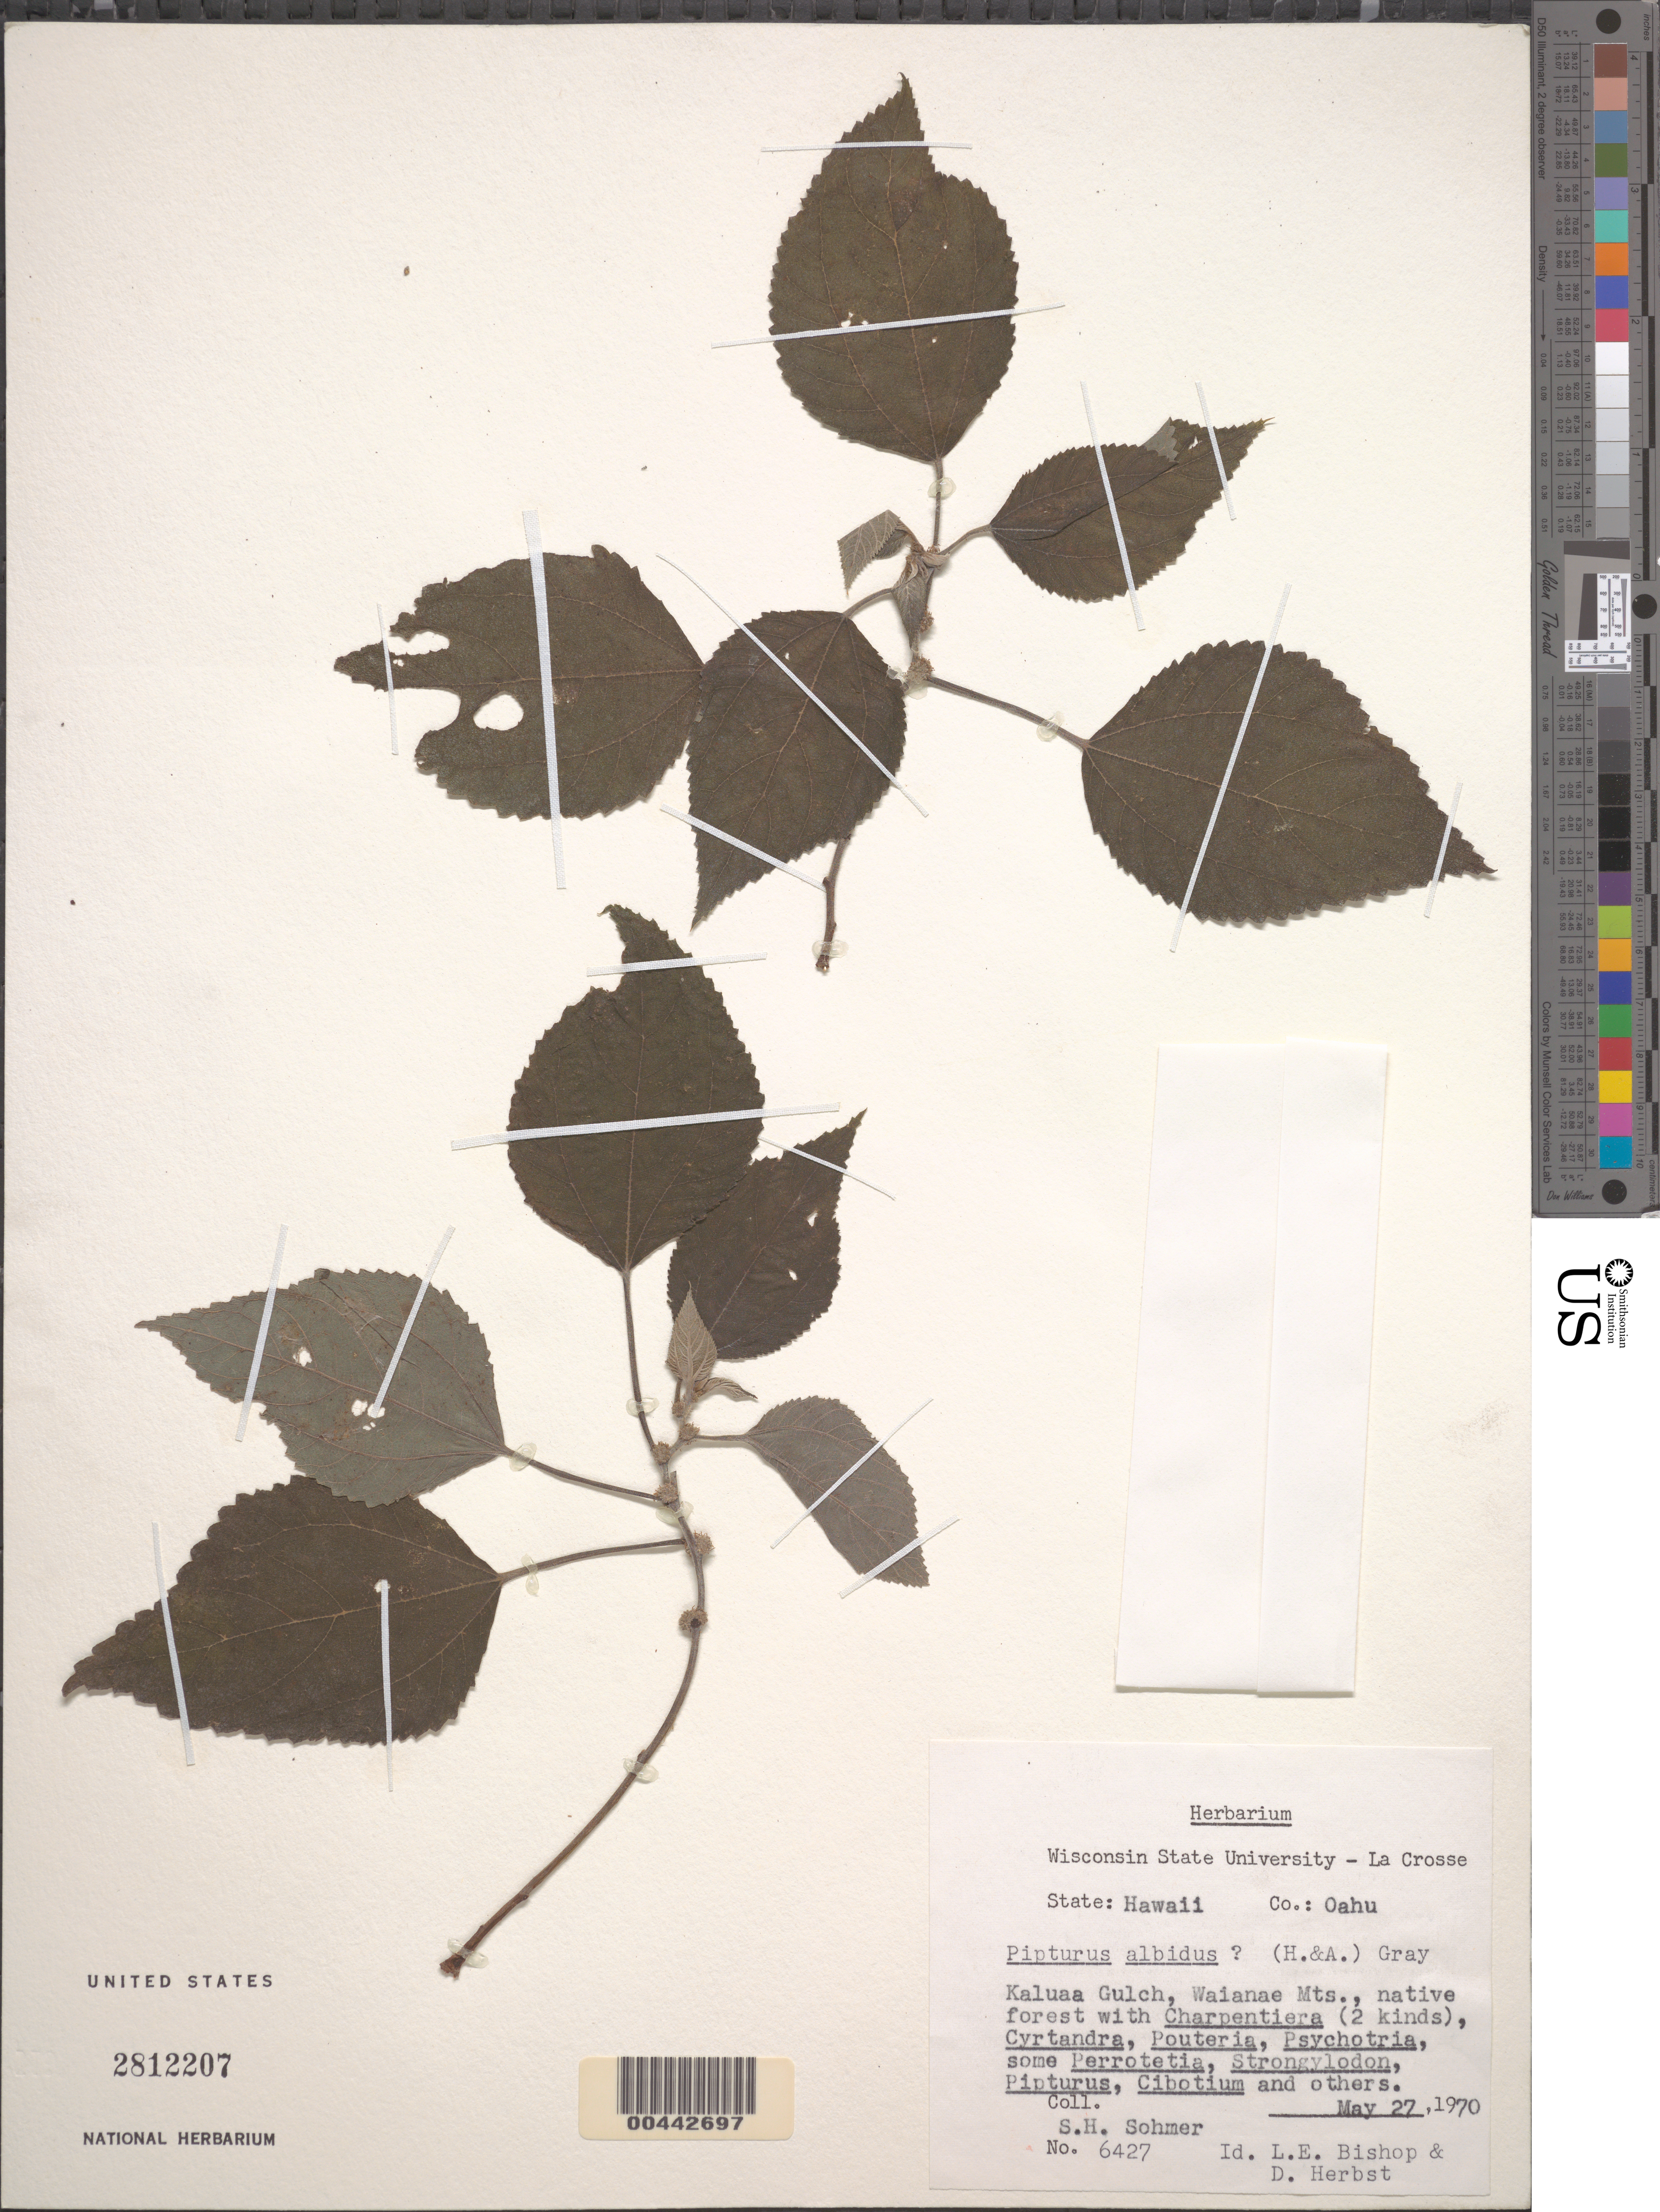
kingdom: Plantae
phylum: Tracheophyta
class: Magnoliopsida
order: Rosales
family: Urticaceae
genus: Pipturus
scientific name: Pipturus albidus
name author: (Hook. & Arn.) A. Gray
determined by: Herbst, D. R.; Bishop, L. E.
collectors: S. H. Sohmer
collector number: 6427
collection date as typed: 27 May 1970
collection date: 1970-05-27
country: United States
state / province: Hawaii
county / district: Honolulu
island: Oahu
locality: Kaluaa Gulch, Waianae Mts, Oahu County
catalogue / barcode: US 2812207